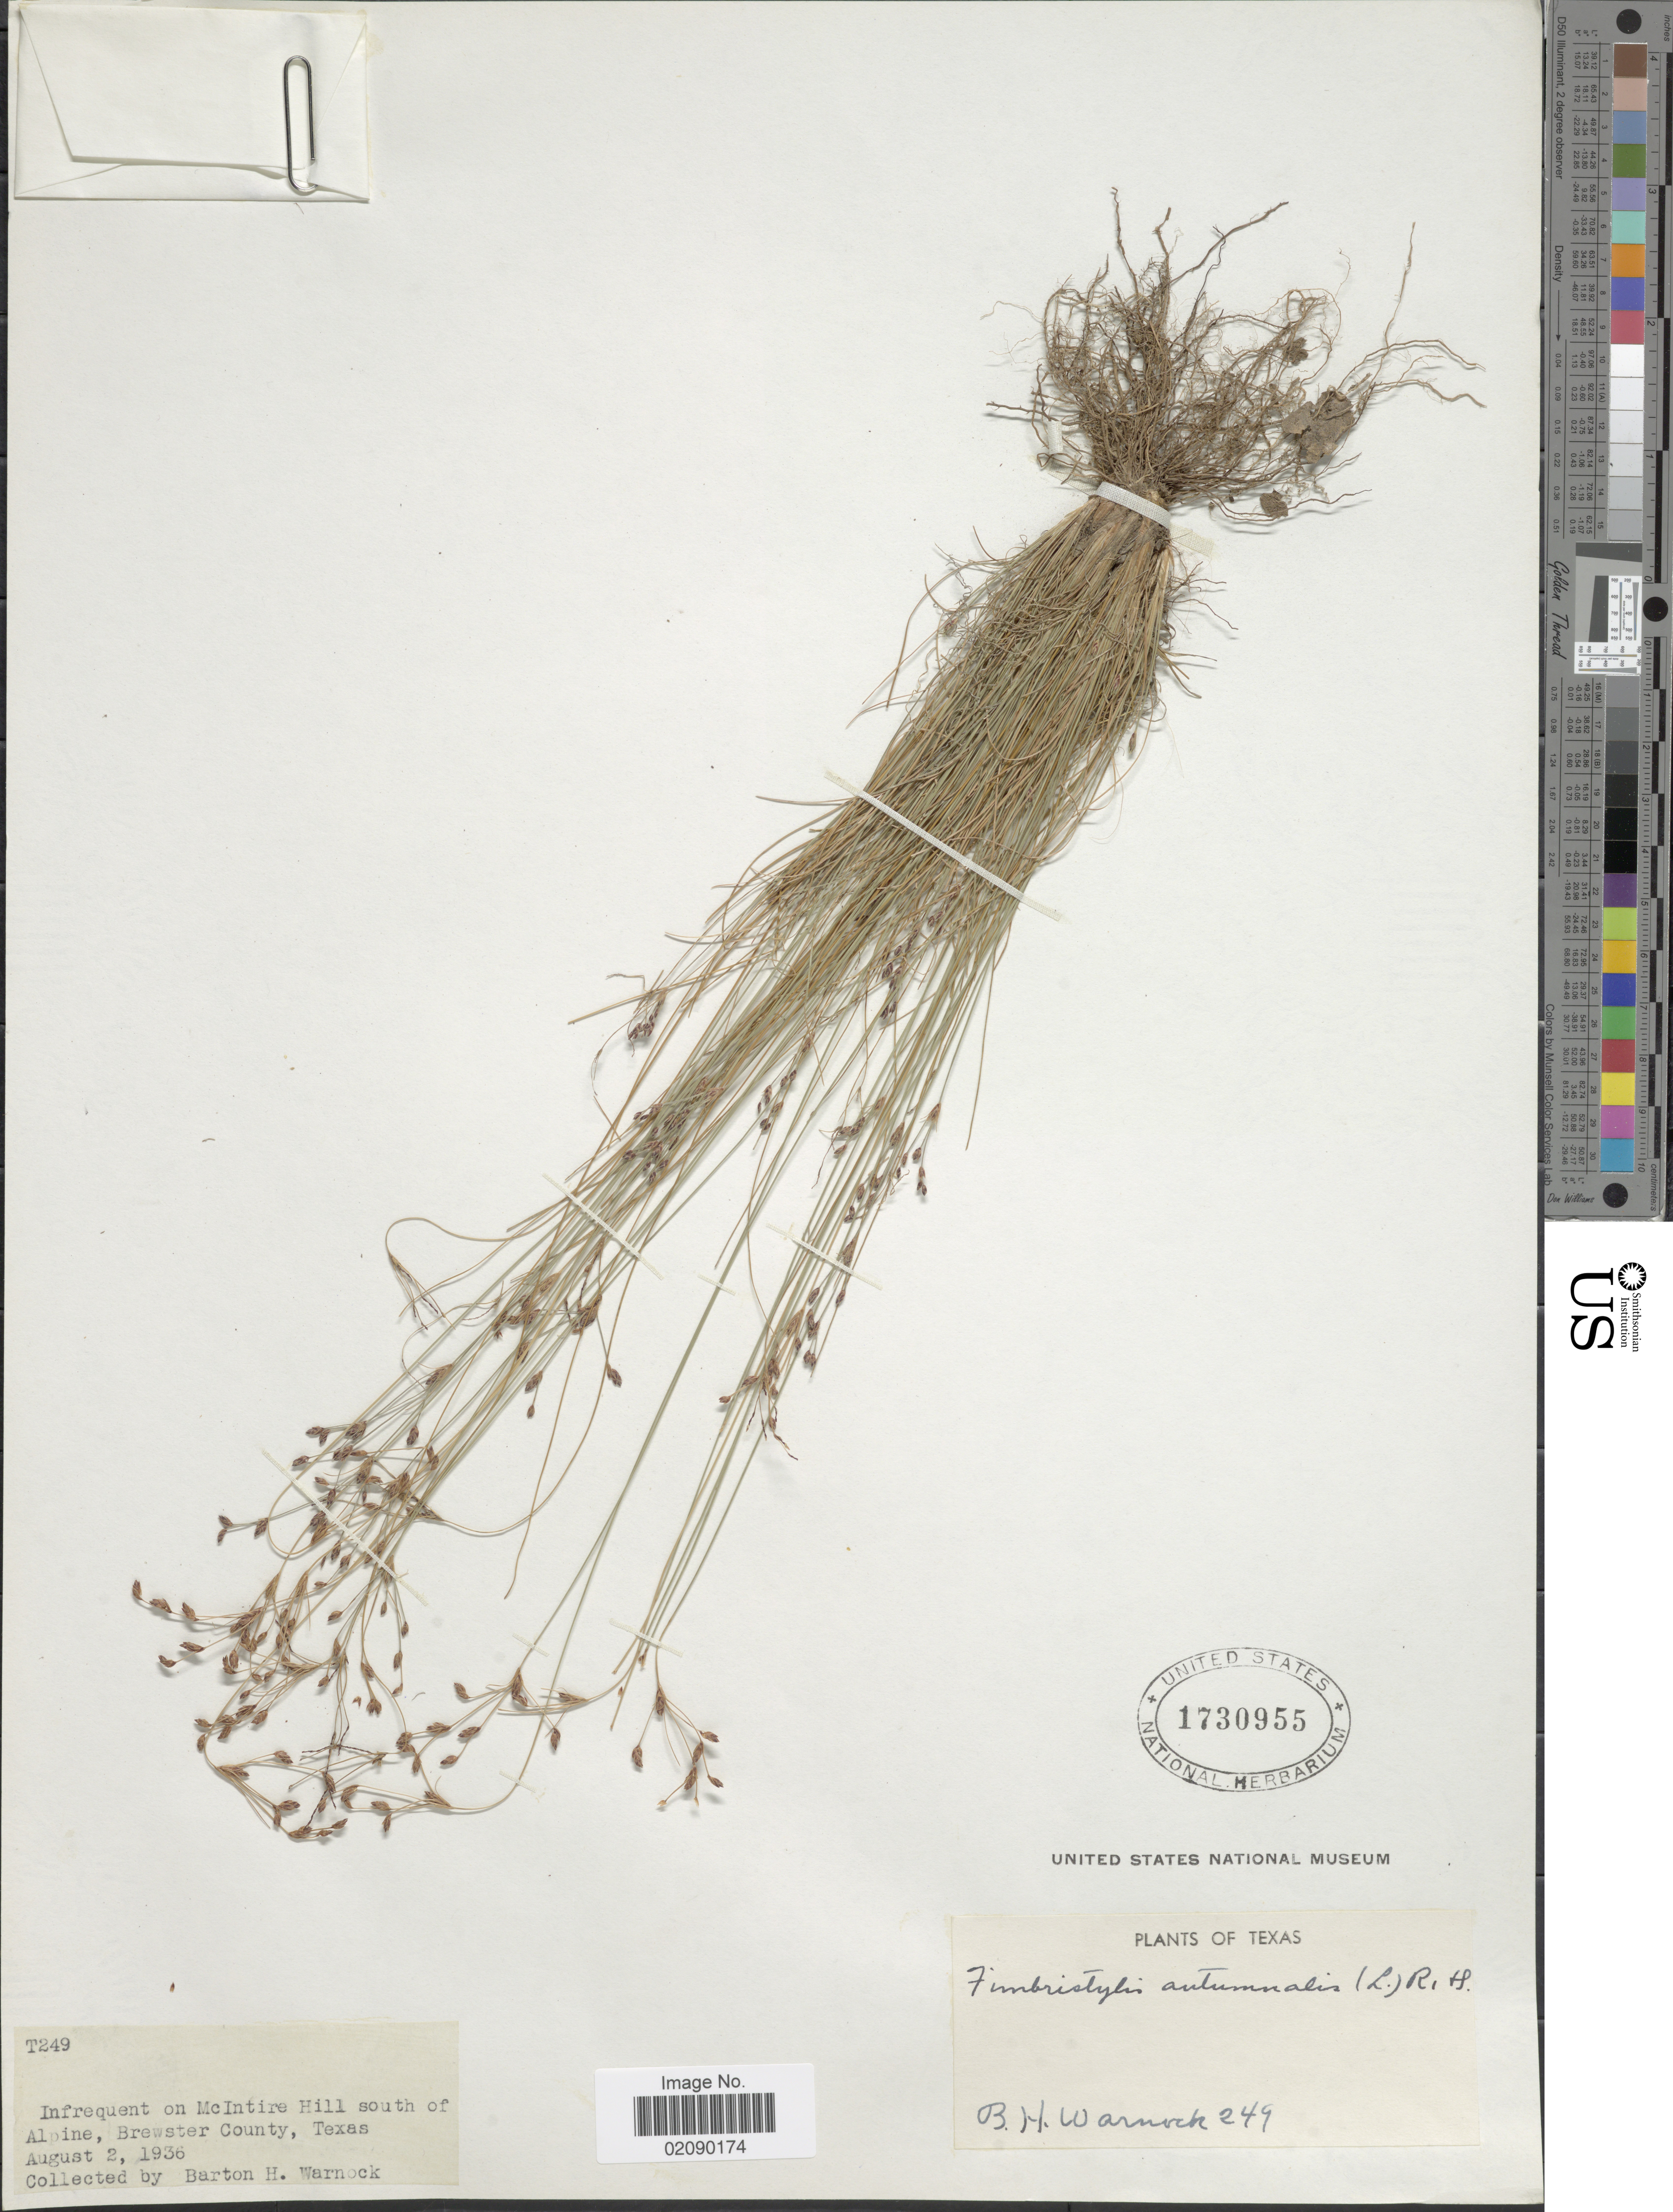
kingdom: Plantae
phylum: Tracheophyta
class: Liliopsida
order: Poales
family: Cyperaceae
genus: Bulbostylis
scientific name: Bulbostylis capillaris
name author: (L.) Kunth ex C.B. Clarke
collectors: B. H. Warnock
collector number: T249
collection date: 1936-08-02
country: United States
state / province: Texas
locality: Infrequent on McIntire Hill south of Alpine, Brewster County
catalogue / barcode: US 1730955